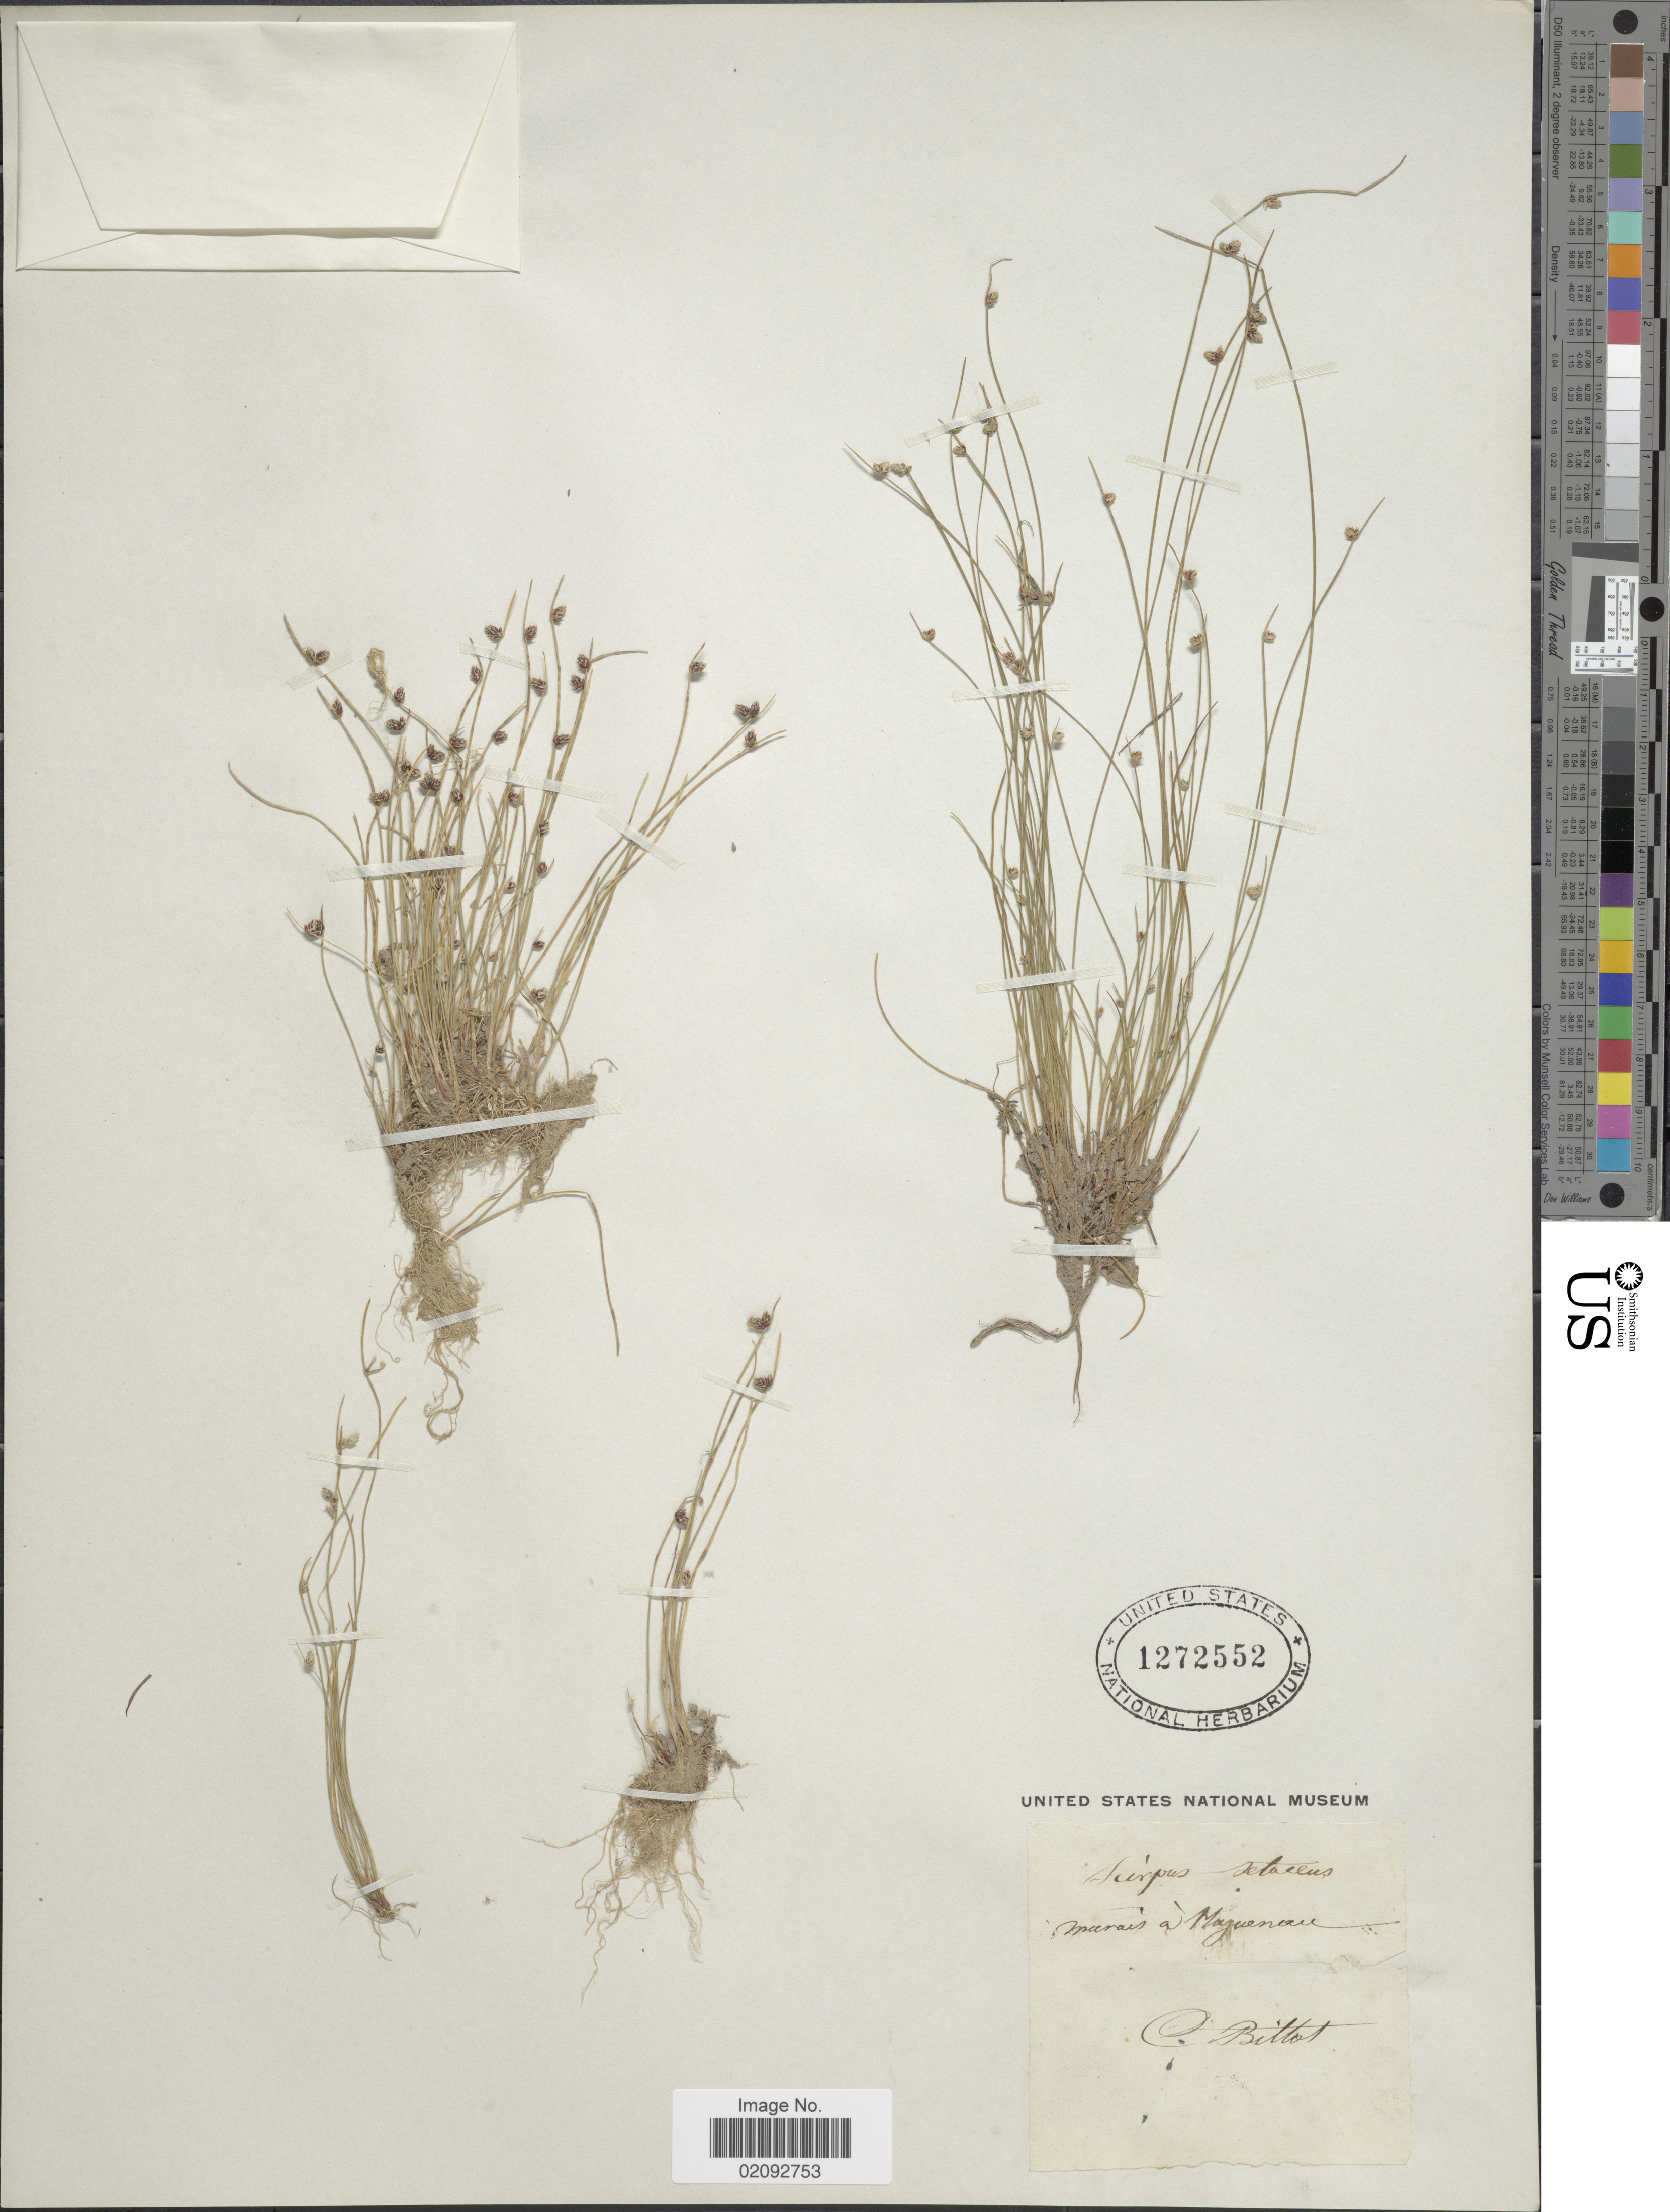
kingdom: Plantae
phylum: Tracheophyta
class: Liliopsida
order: Poales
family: Cyperaceae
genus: Isolepis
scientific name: Isolepis setacea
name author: (L.) R. Br.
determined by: Strong, Mark T., (BOT), Smithsonian Institution - National Museum of Natural History (UNITED STATES)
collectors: C. Billot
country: France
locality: Marais à Haguenau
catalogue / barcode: US 1272552